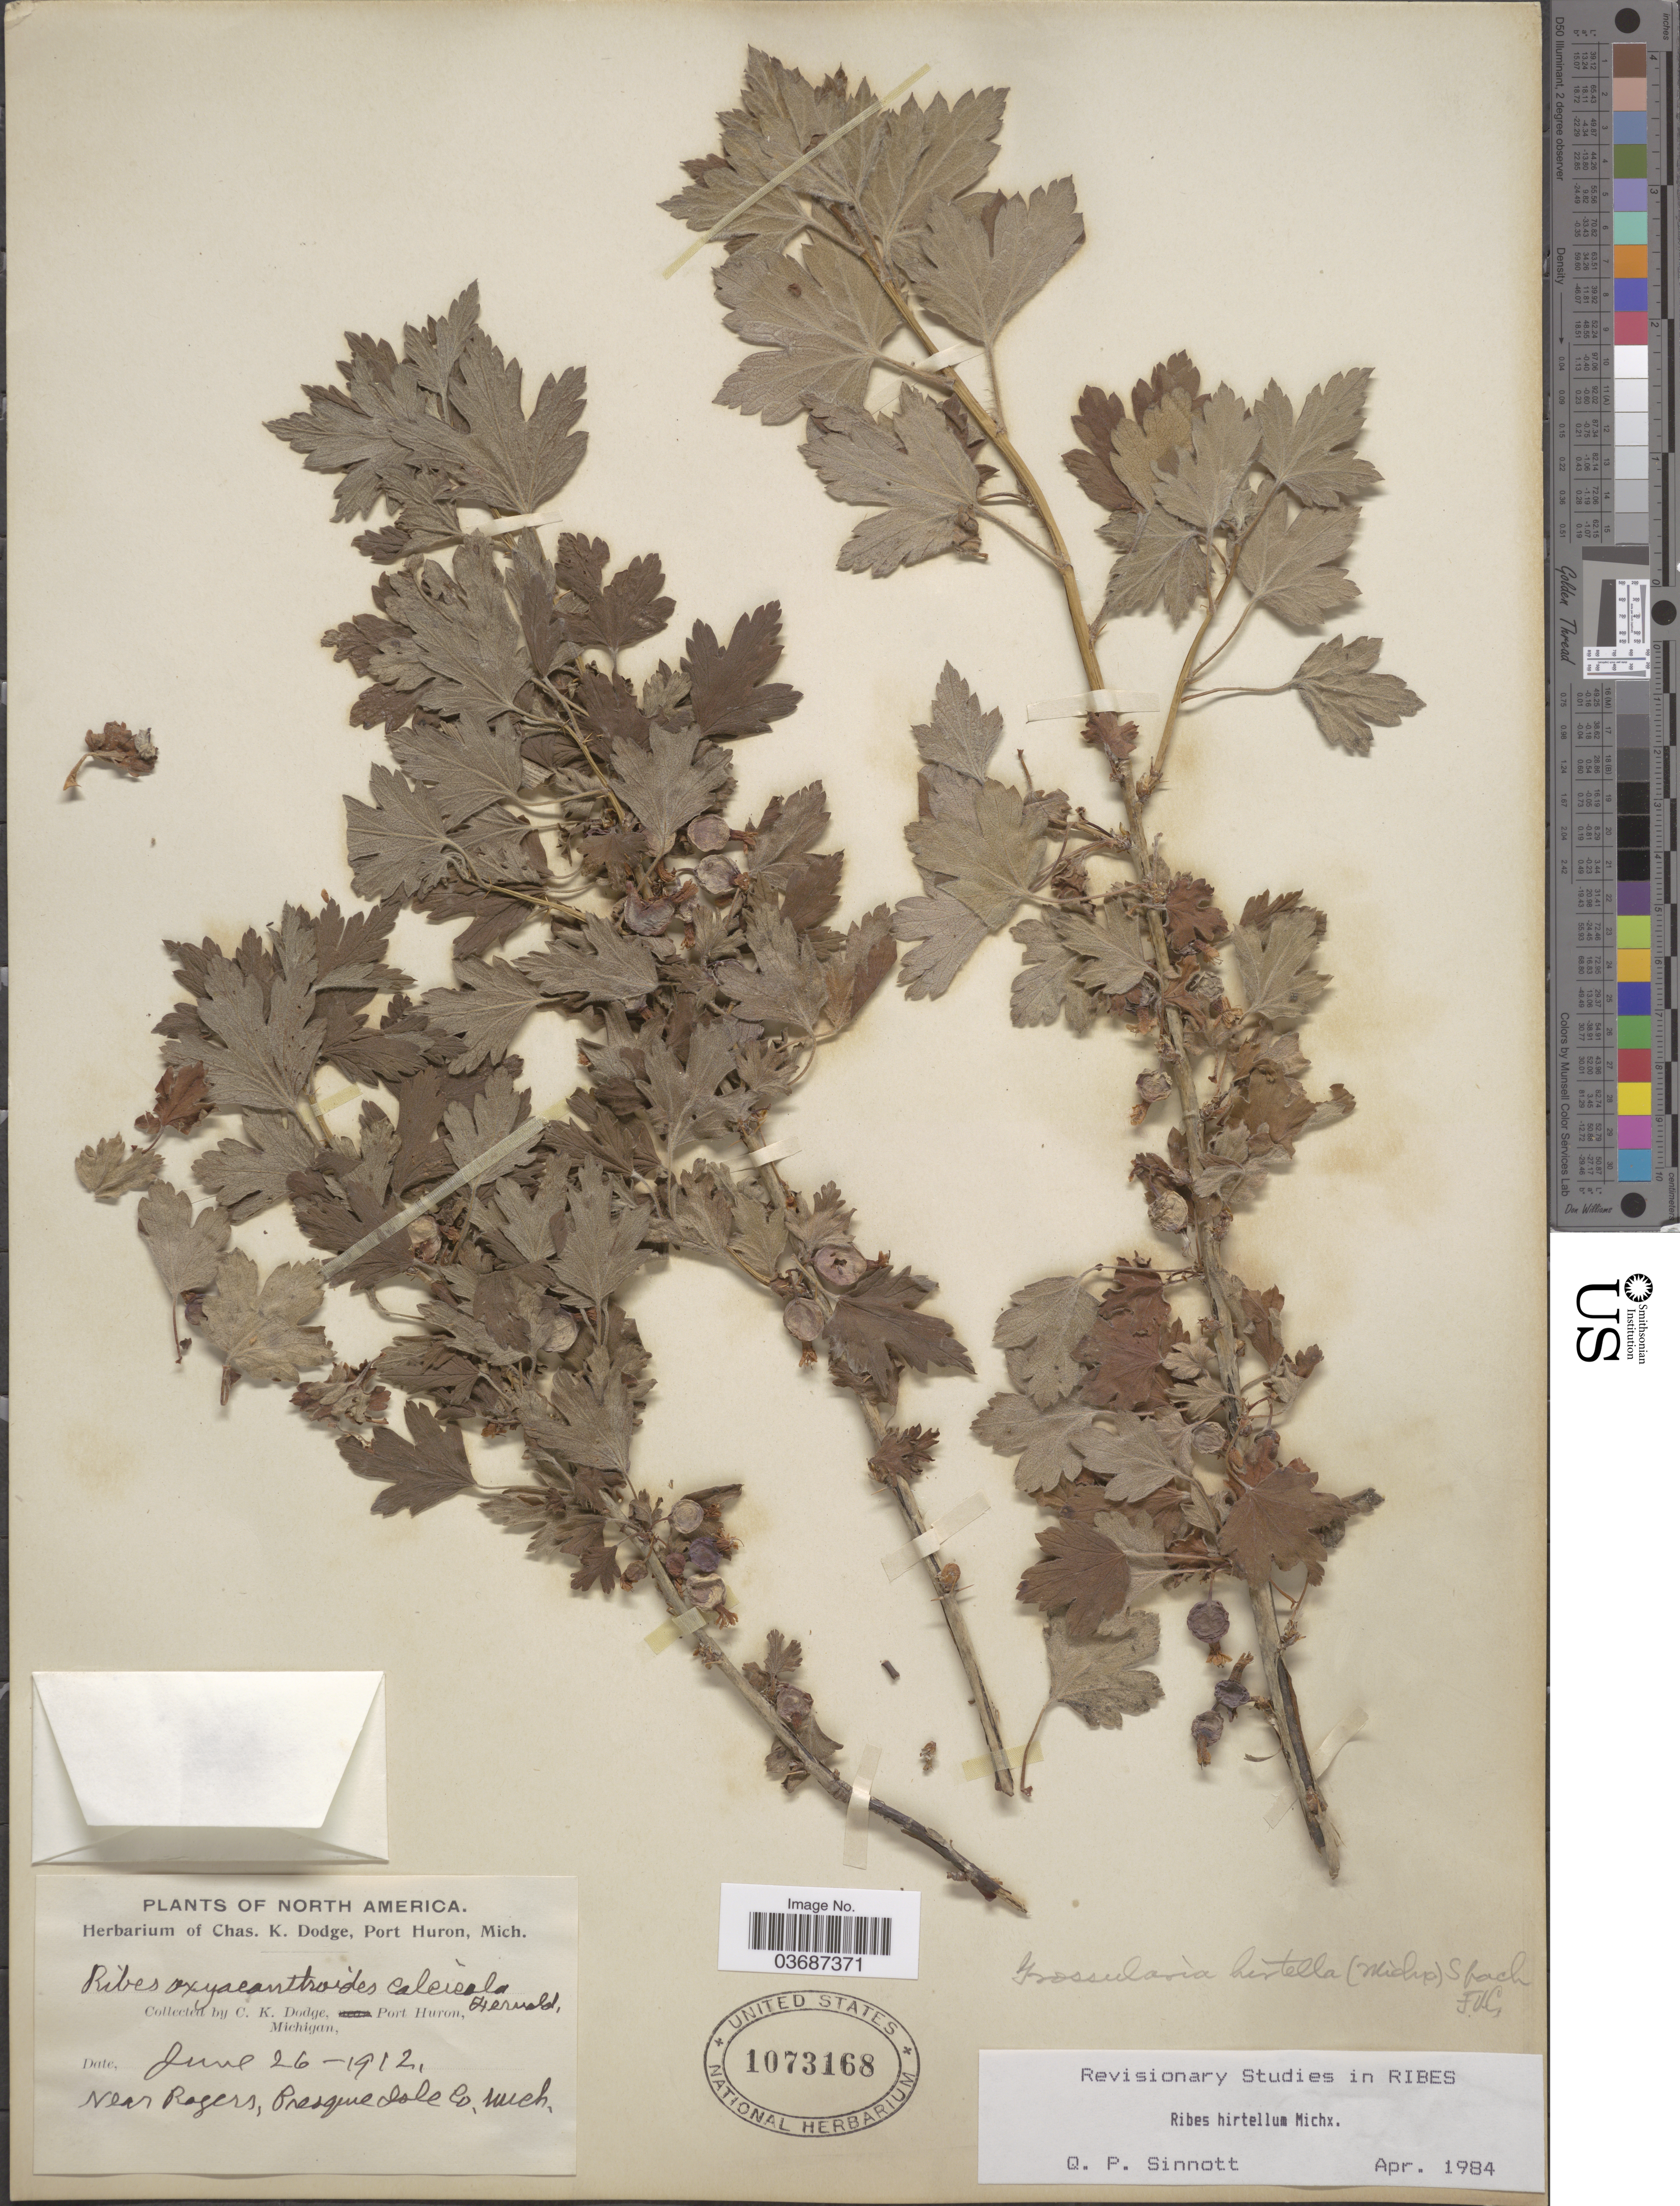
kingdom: Plantae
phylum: Tracheophyta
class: Magnoliopsida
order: Saxifragales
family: Grossulariaceae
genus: Ribes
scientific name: Ribes hirtellum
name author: Michx.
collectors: C. K. Dodge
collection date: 1912-06-26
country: United States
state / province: Michigan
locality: Port Huron. Near Rogers, Presque Isle Co.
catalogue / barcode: US 1073168